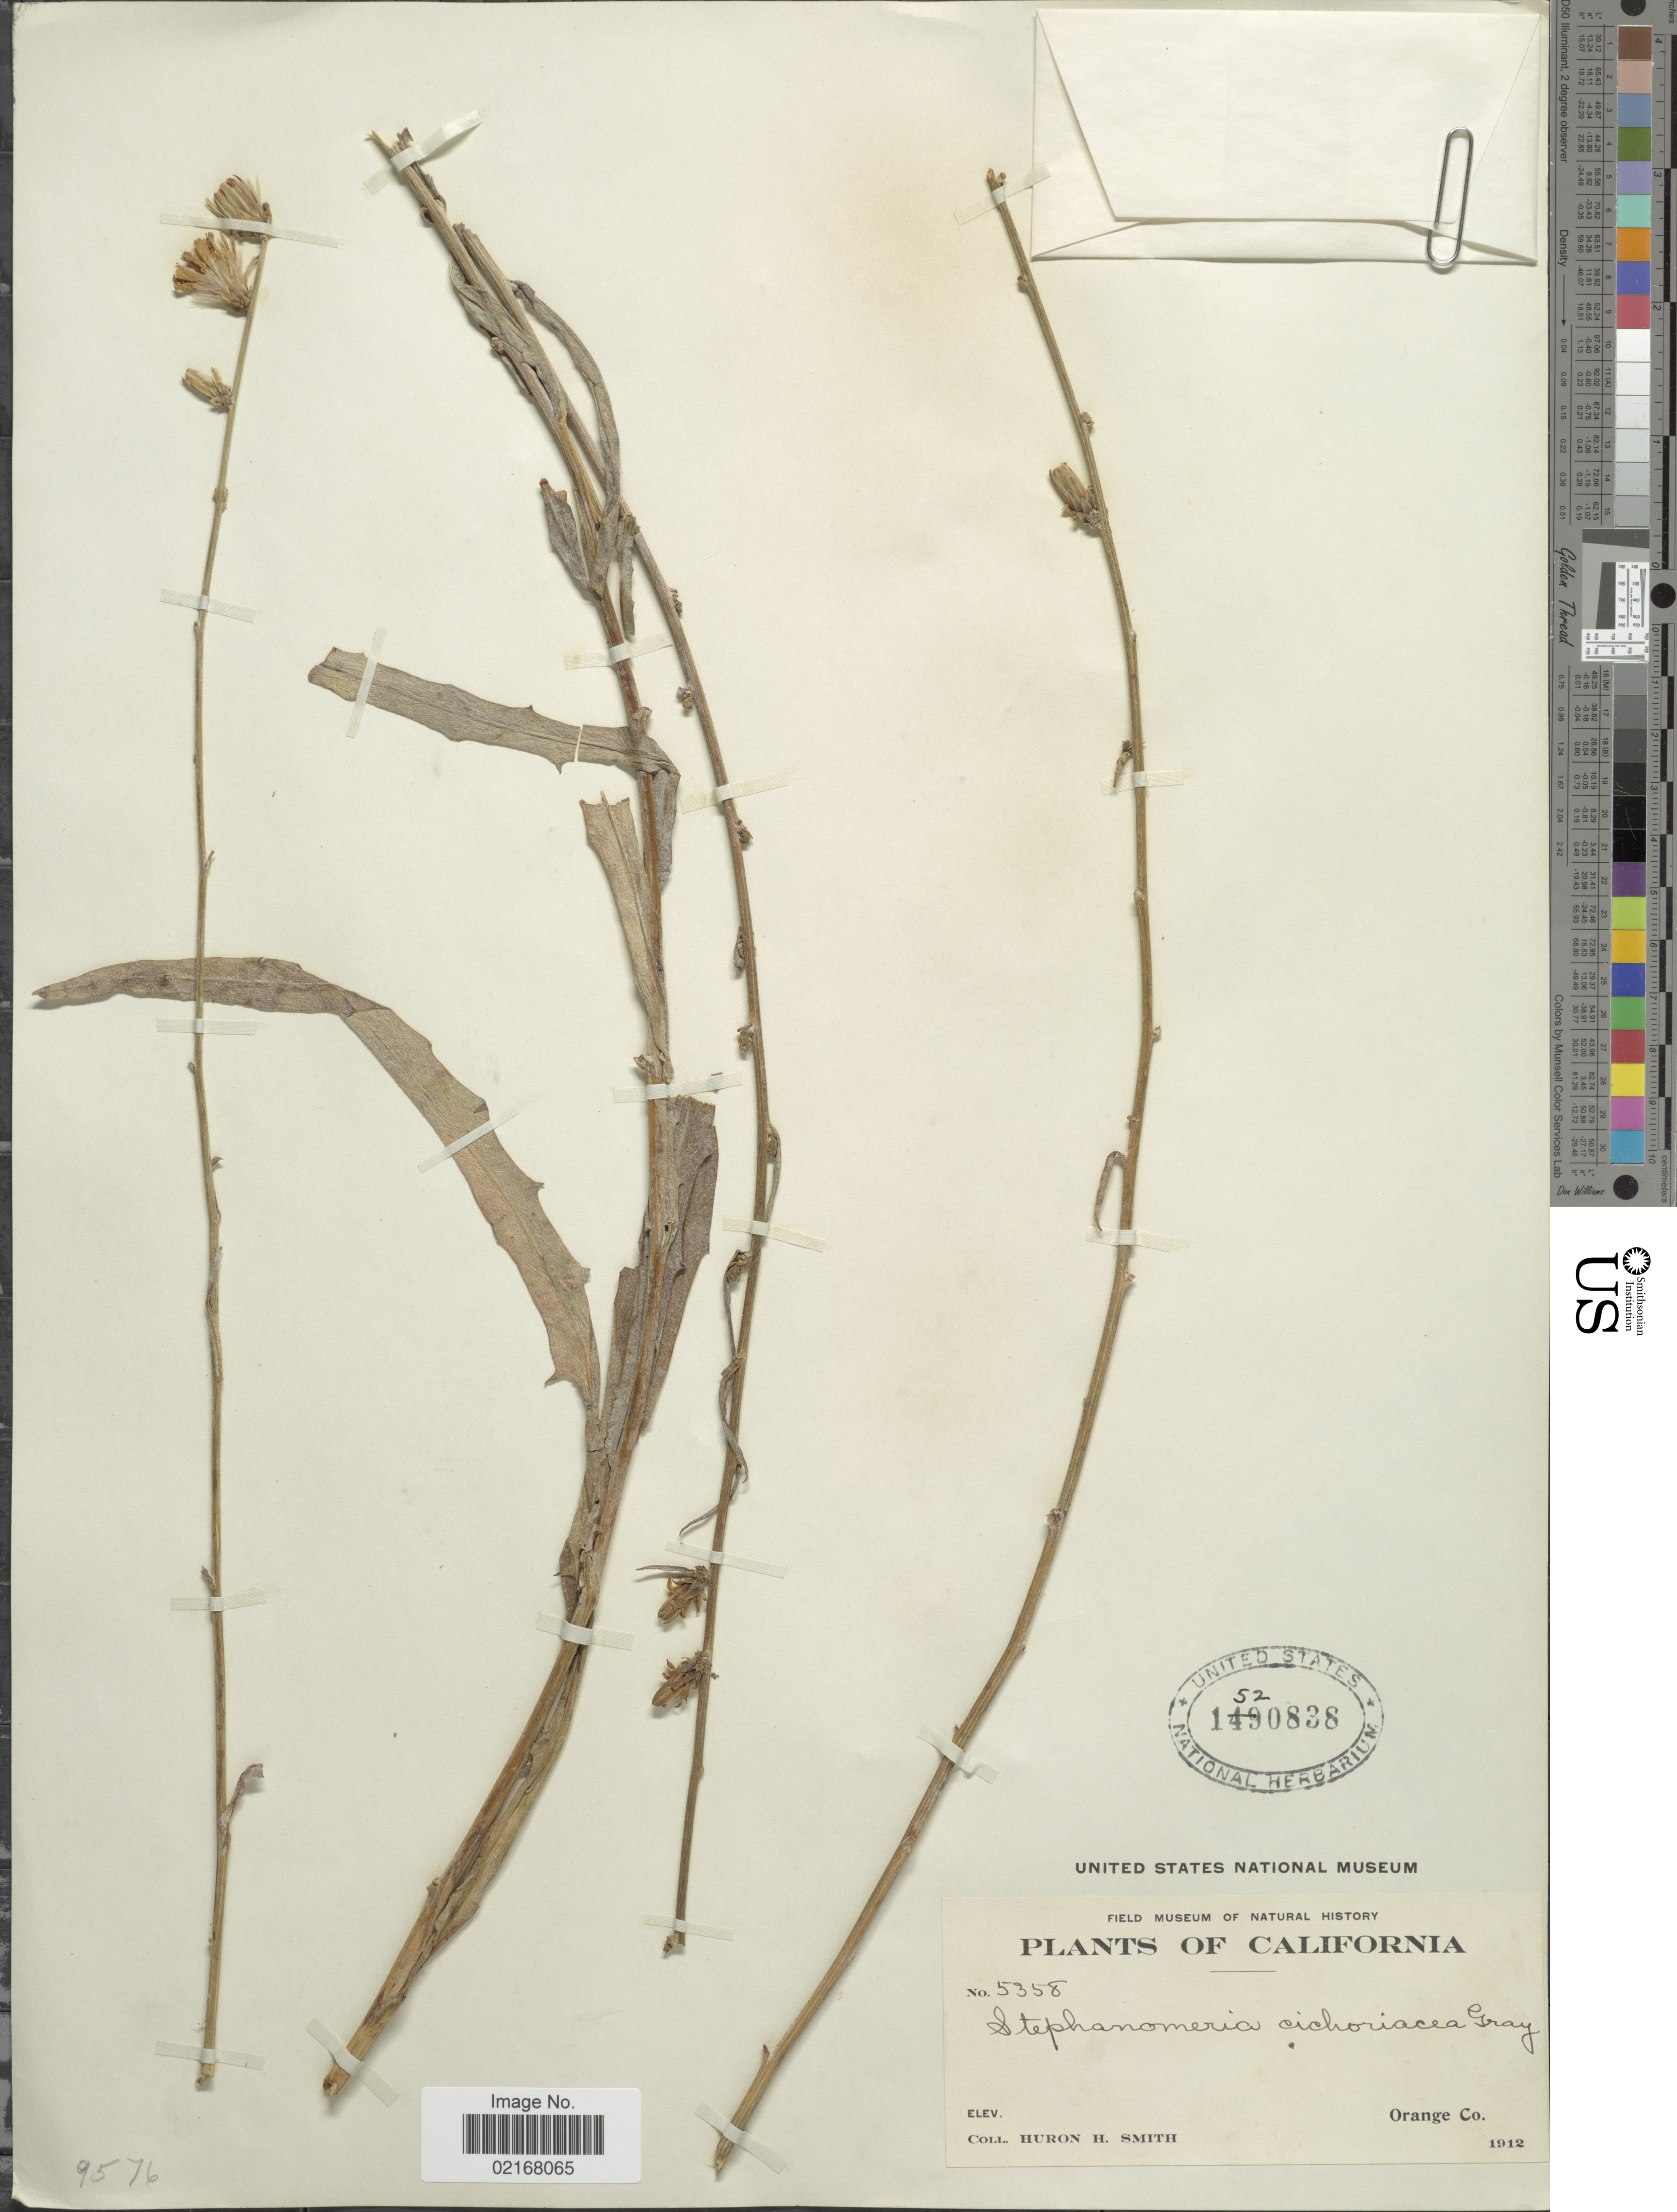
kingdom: Plantae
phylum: Tracheophyta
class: Magnoliopsida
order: Asterales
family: Asteraceae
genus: Stephanomeria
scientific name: Stephanomeria cichoriacea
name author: A. Gray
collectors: Huron H. Smith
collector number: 5358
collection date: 1912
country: United States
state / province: California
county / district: Orange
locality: Orange Co.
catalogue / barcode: US 1520838